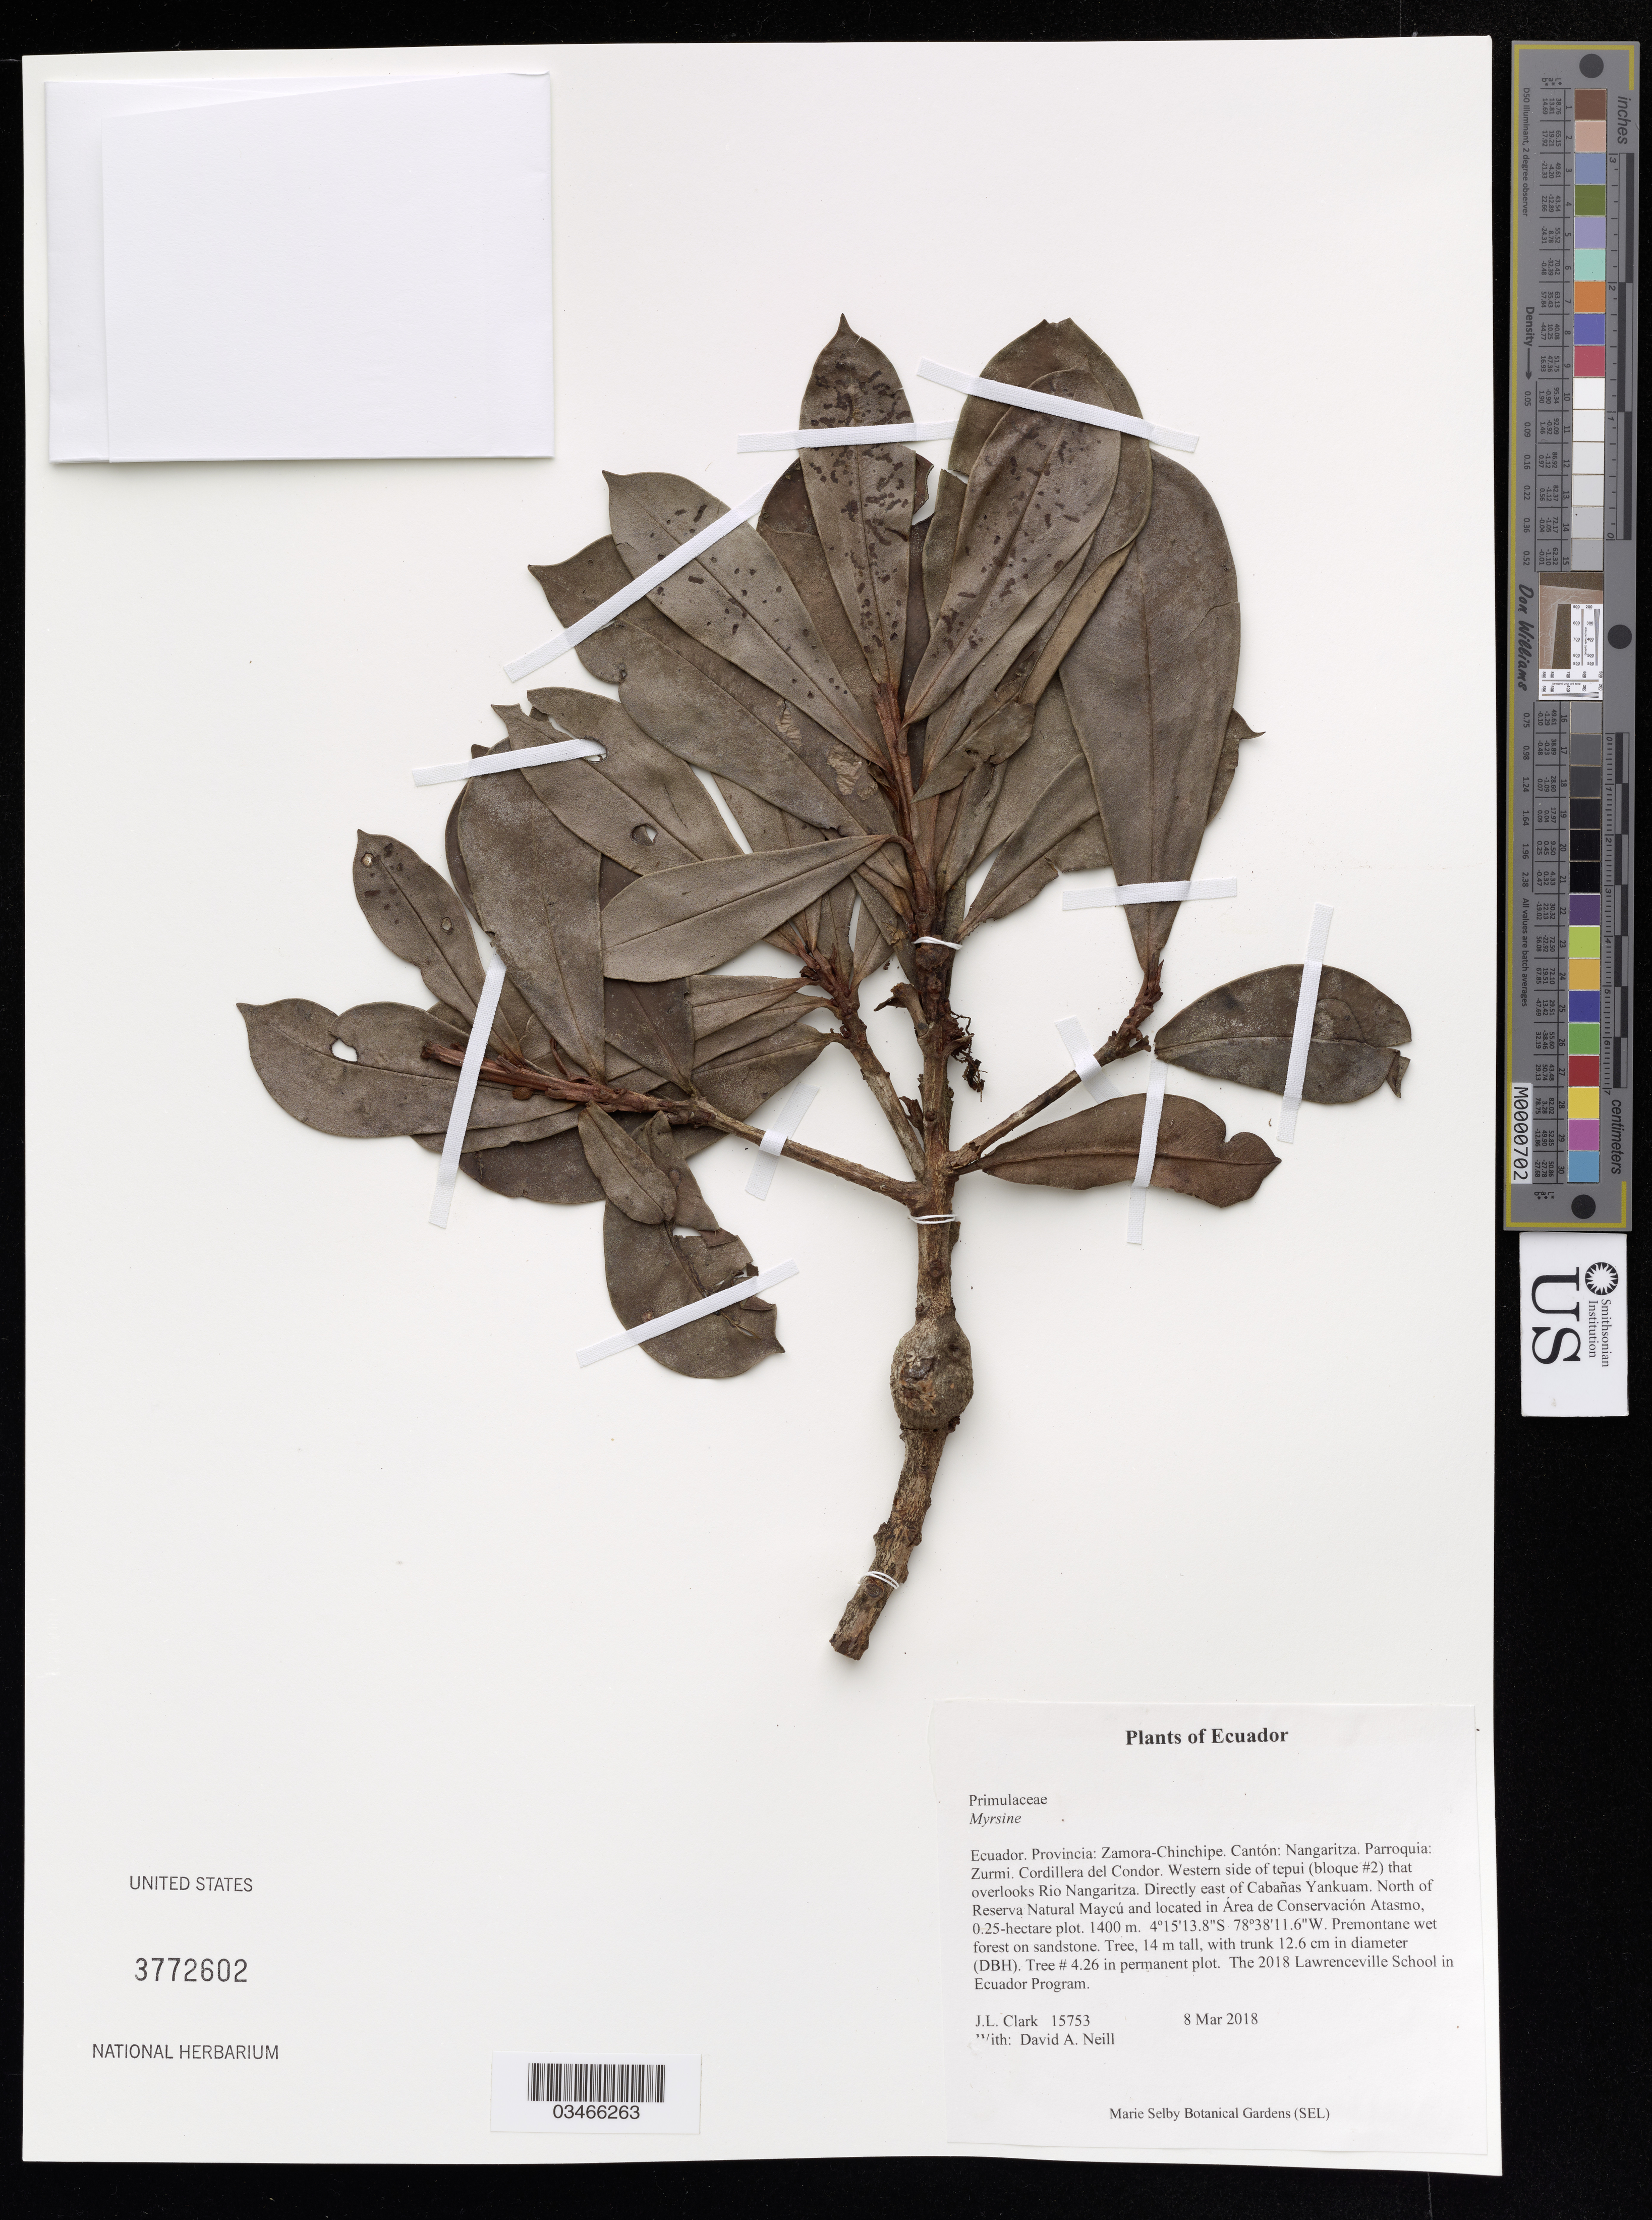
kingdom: Plantae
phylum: Tracheophyta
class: Magnoliopsida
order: Ericales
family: Primulaceae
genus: Myrsine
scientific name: Myrsine sp.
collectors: J. Clark & D. A. Neill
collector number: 15753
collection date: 2018-03-08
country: Ecuador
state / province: Zamora-Chinchipe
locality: Cantón: Nangaritza. Parroquia: Zurmi. Cordillera del Condor. Western side of tepui (bloque #2) that overlooks Rio Nangaritza. Directly east of Cabañas Yankuam. North of Reserva Natural Maycú and located in Área de Conservación Atasmo, 0.25-hectare plot.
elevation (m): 1400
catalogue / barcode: US 3772602